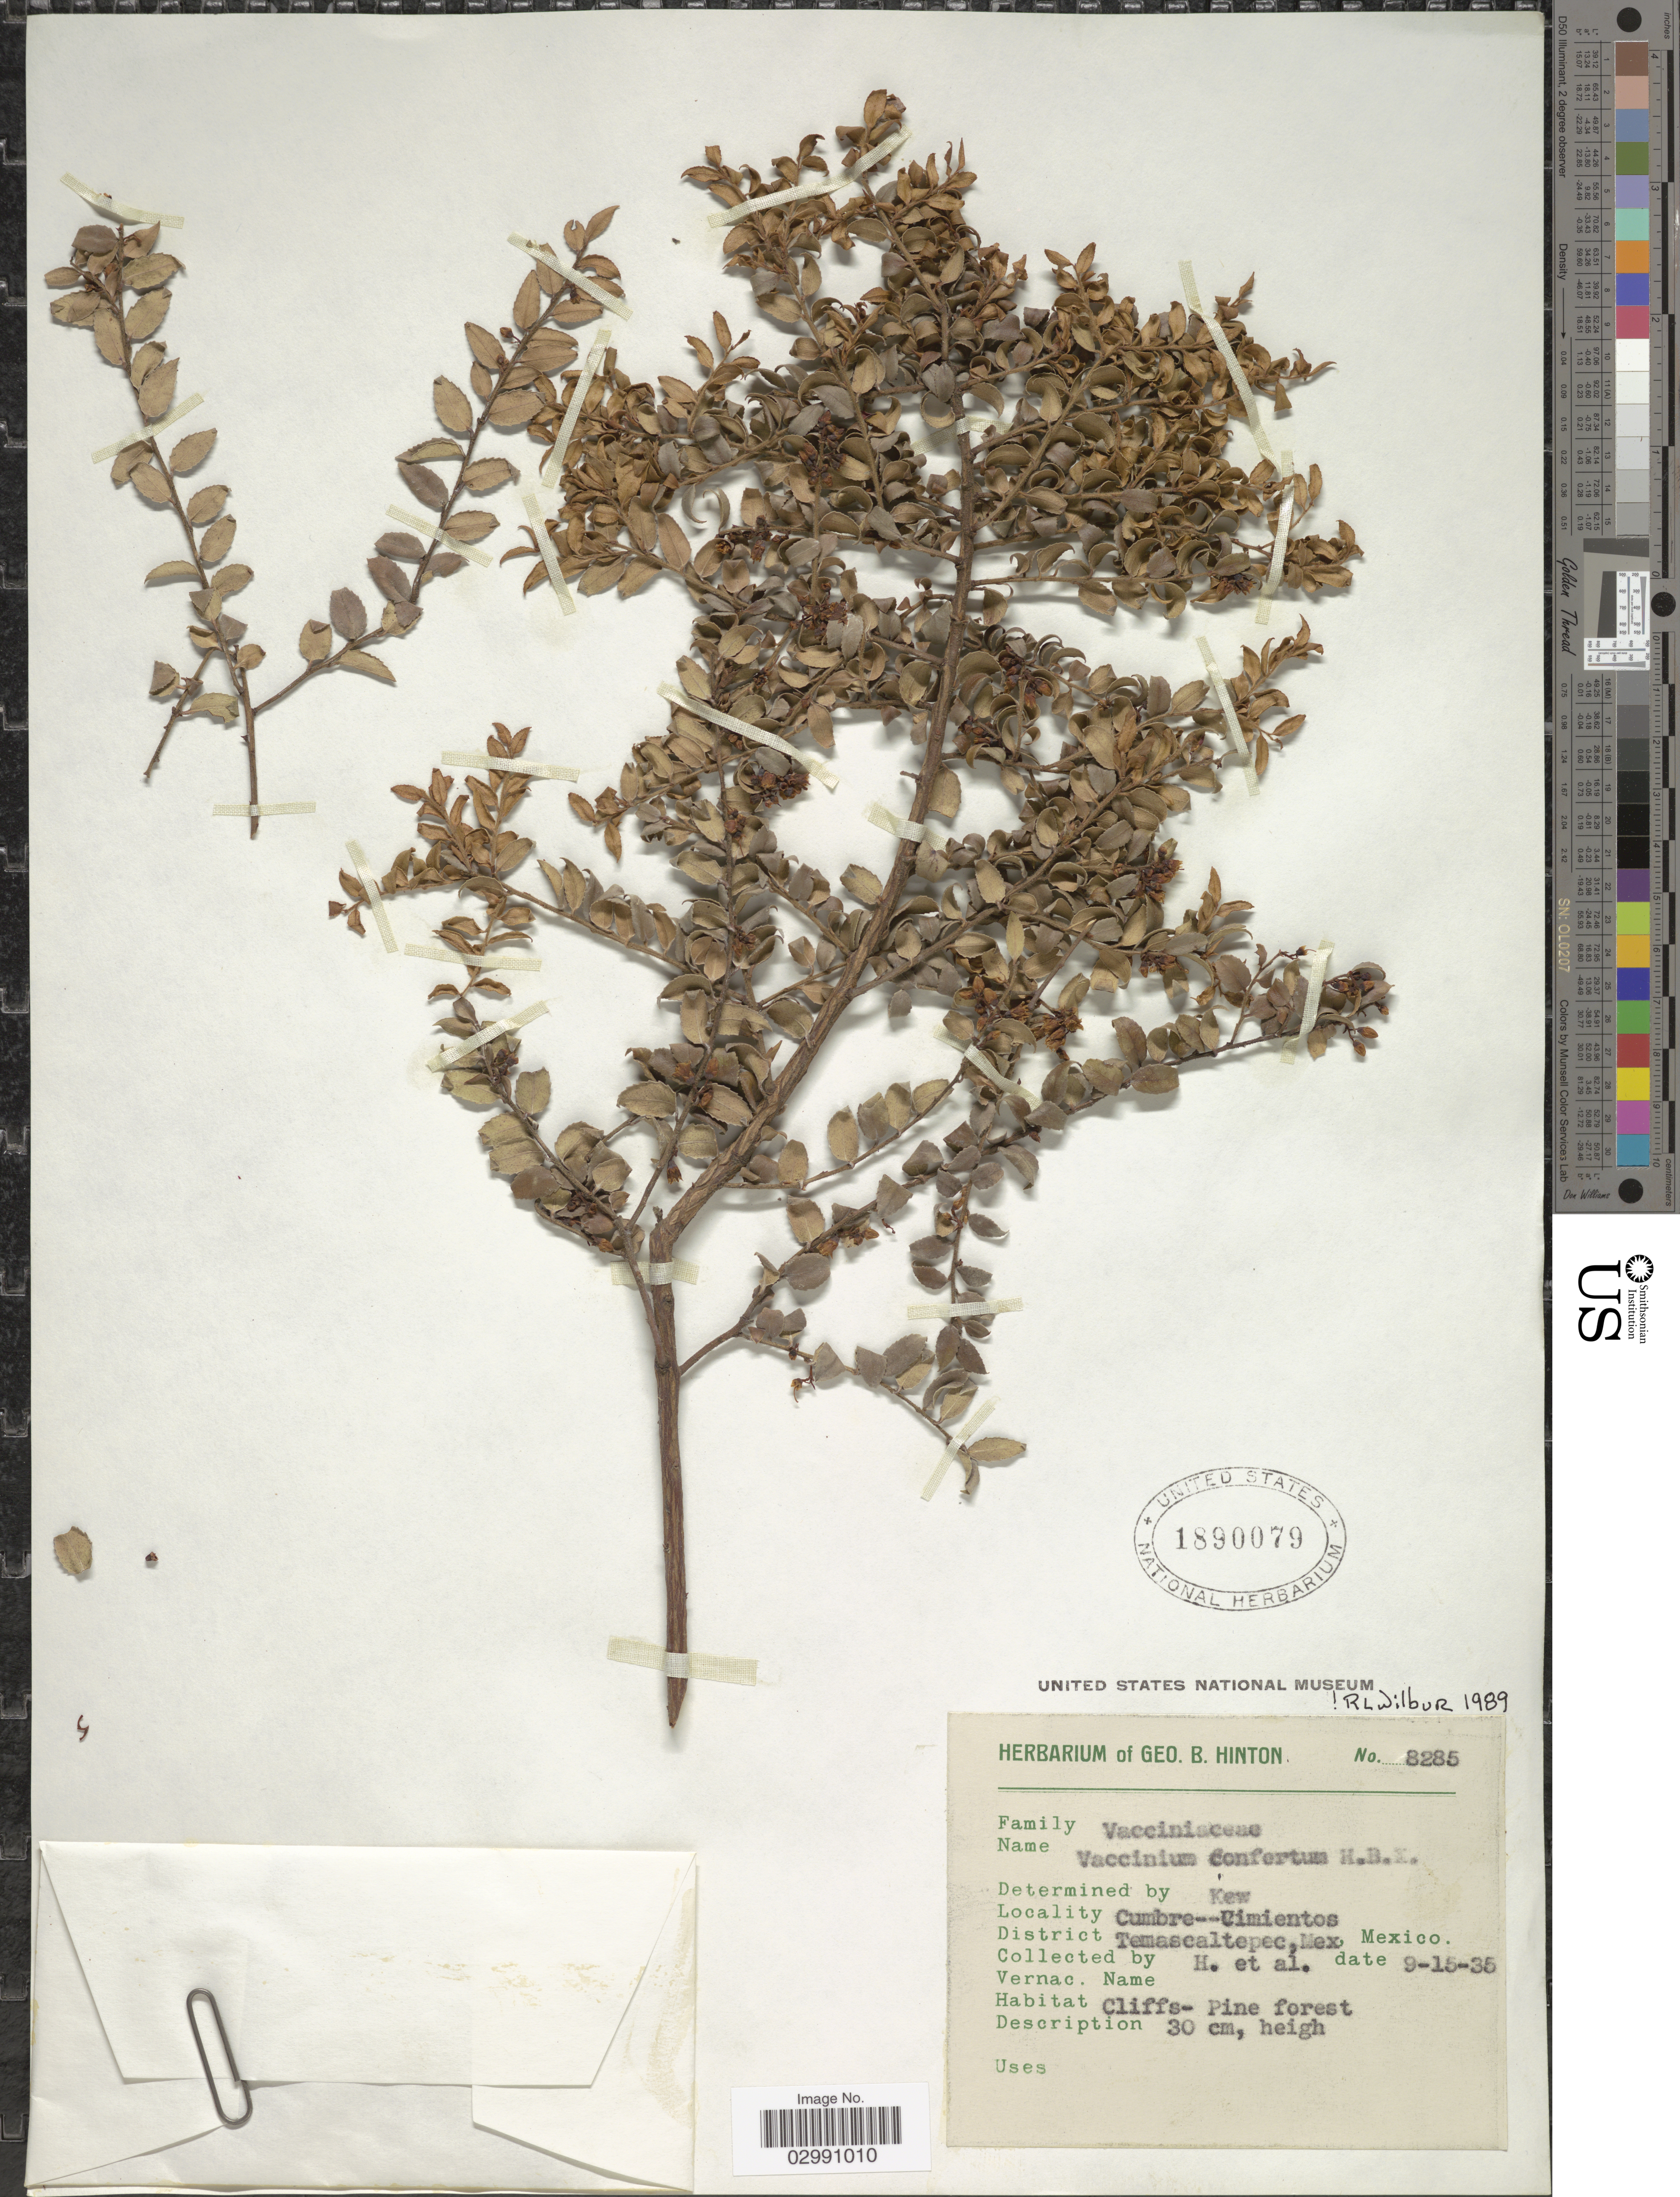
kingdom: Plantae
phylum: Tracheophyta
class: Magnoliopsida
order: Ericales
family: Ericaceae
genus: Vaccinium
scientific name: Vaccinium confertum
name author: Kunth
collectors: G. B. Hinton & et al.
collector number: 8285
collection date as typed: Transcribed d/m/y: 15/9/35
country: Mexico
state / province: México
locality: Cumbre-Uimientos. District Temascaltepec.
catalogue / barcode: US 1890079